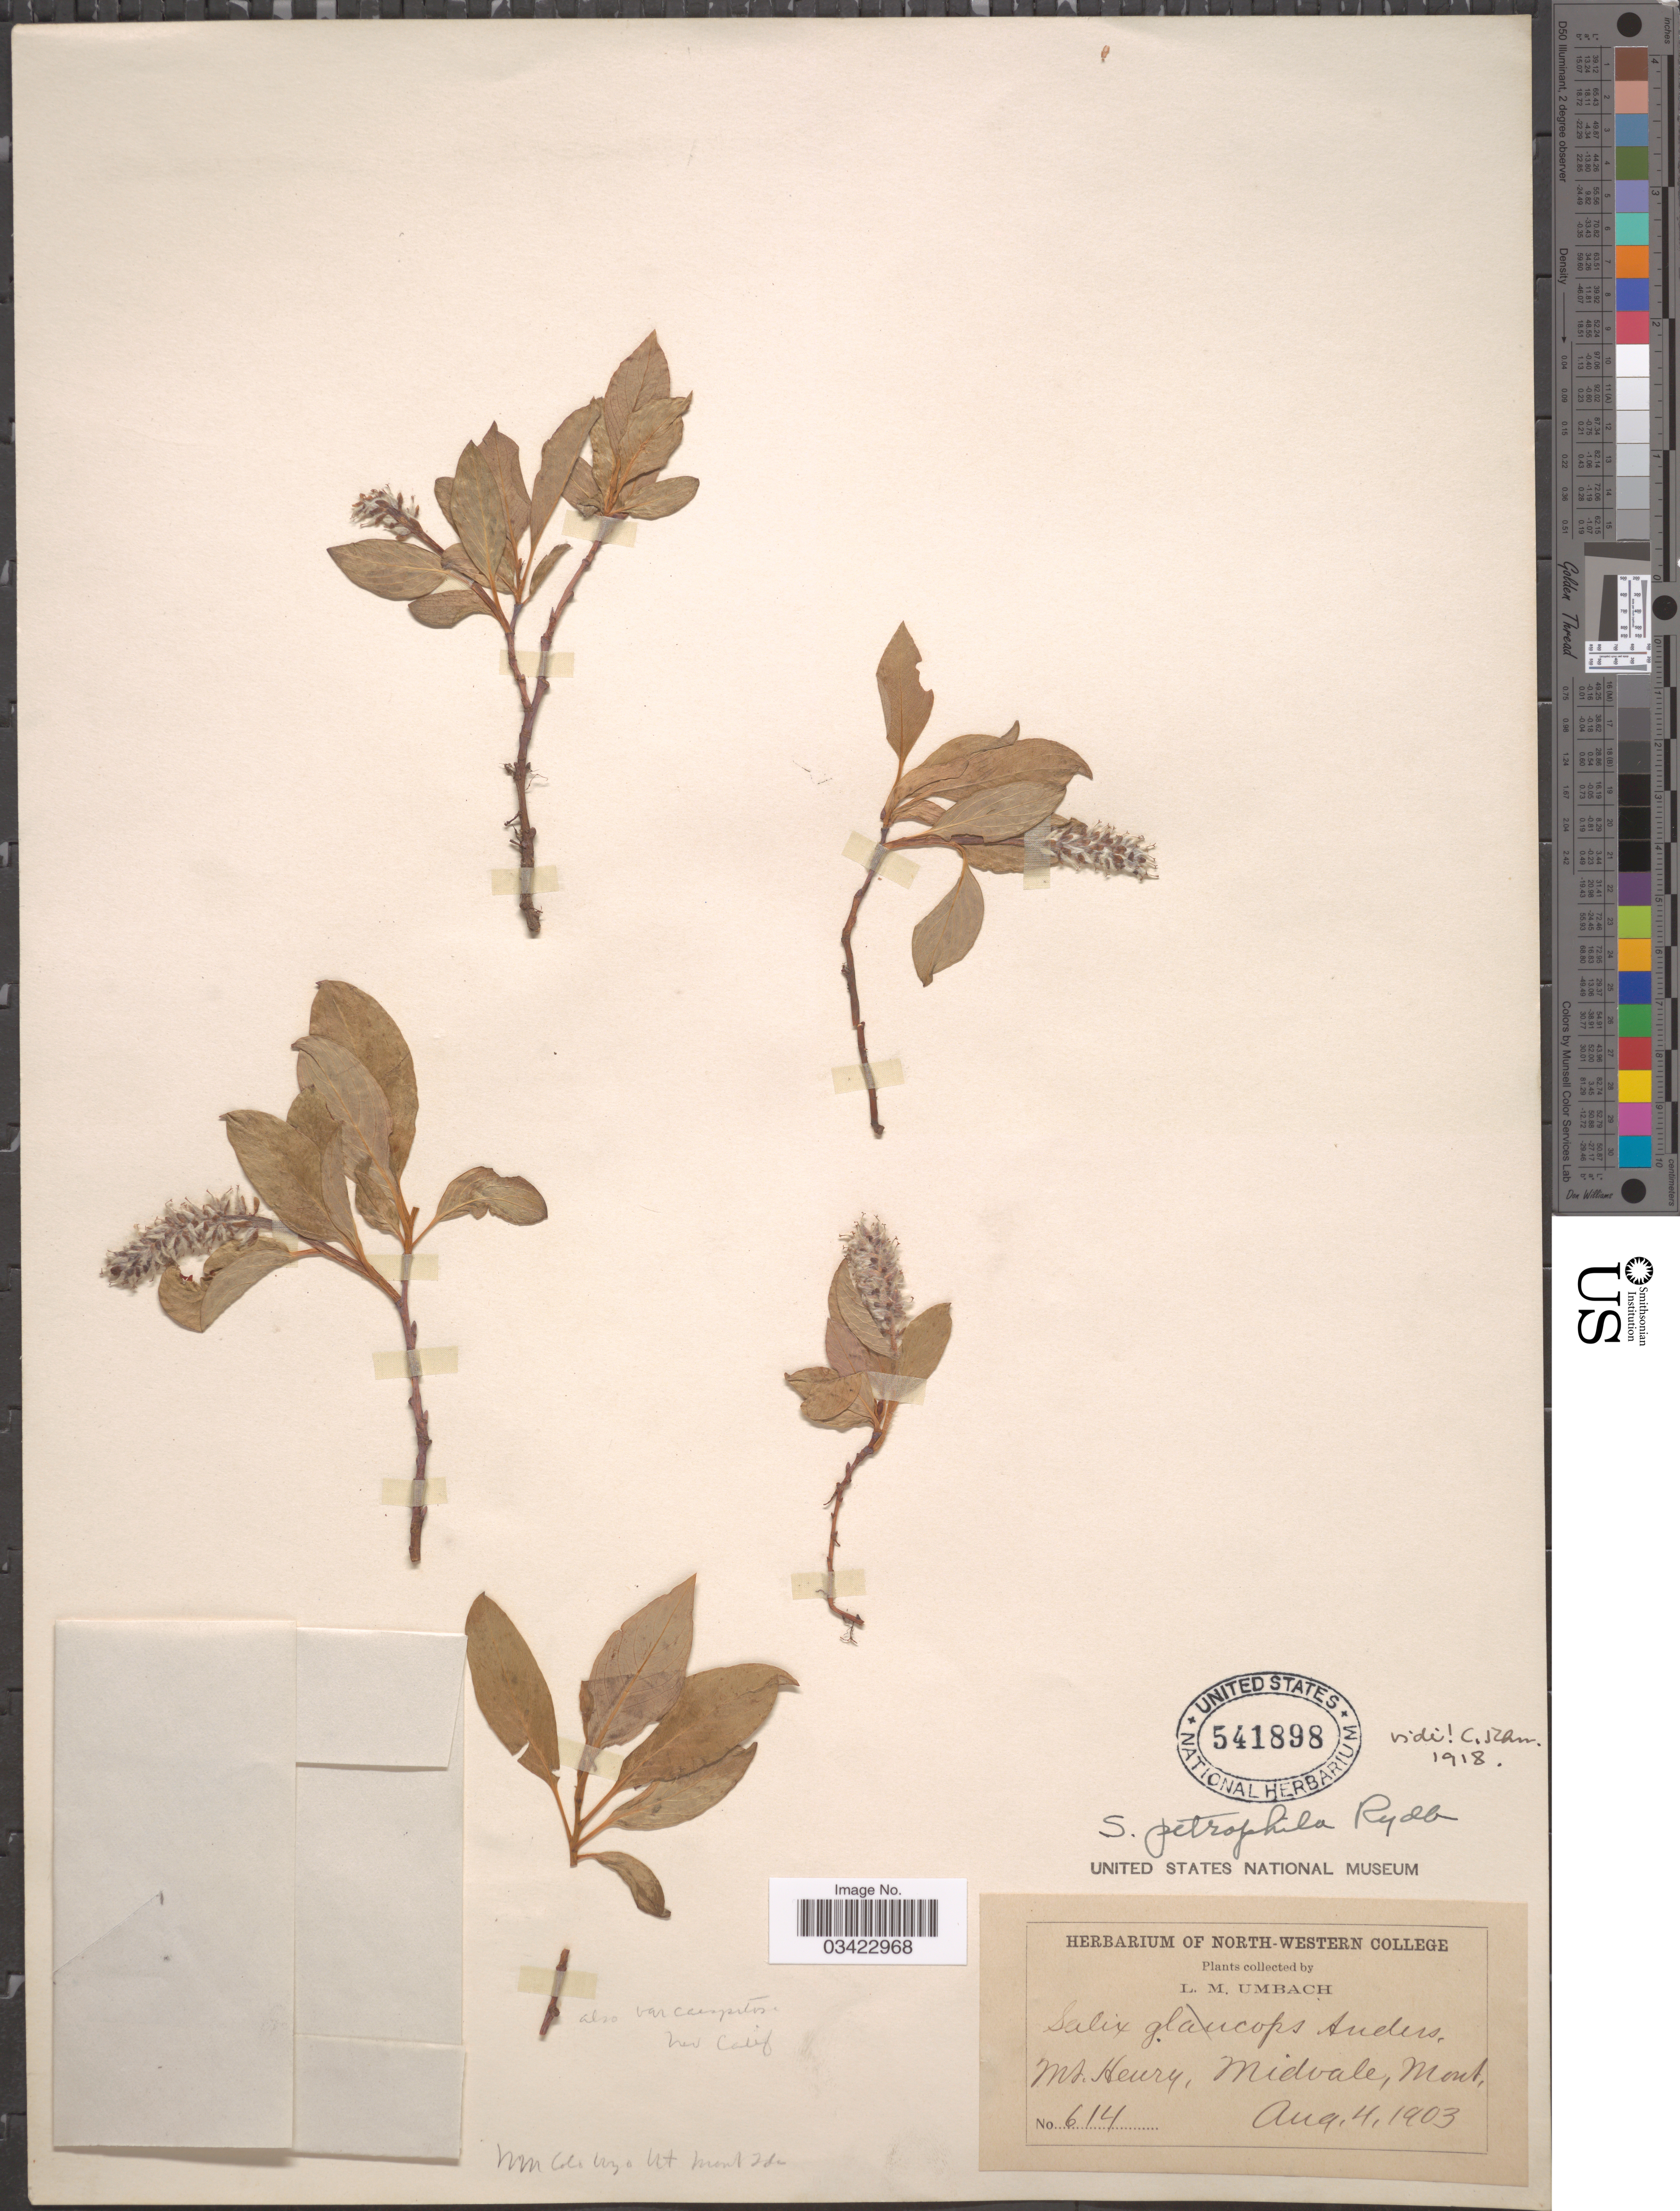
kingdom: Plantae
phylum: Tracheophyta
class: Magnoliopsida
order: Malpighiales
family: Salicaceae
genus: Salix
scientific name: Salix anglorum var. antiplasta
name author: C.K. Schneid.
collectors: L. M. Umbach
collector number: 614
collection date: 1903-08-04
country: United States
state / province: Montana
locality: Mt. Henry, Midvale.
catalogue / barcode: US 541898